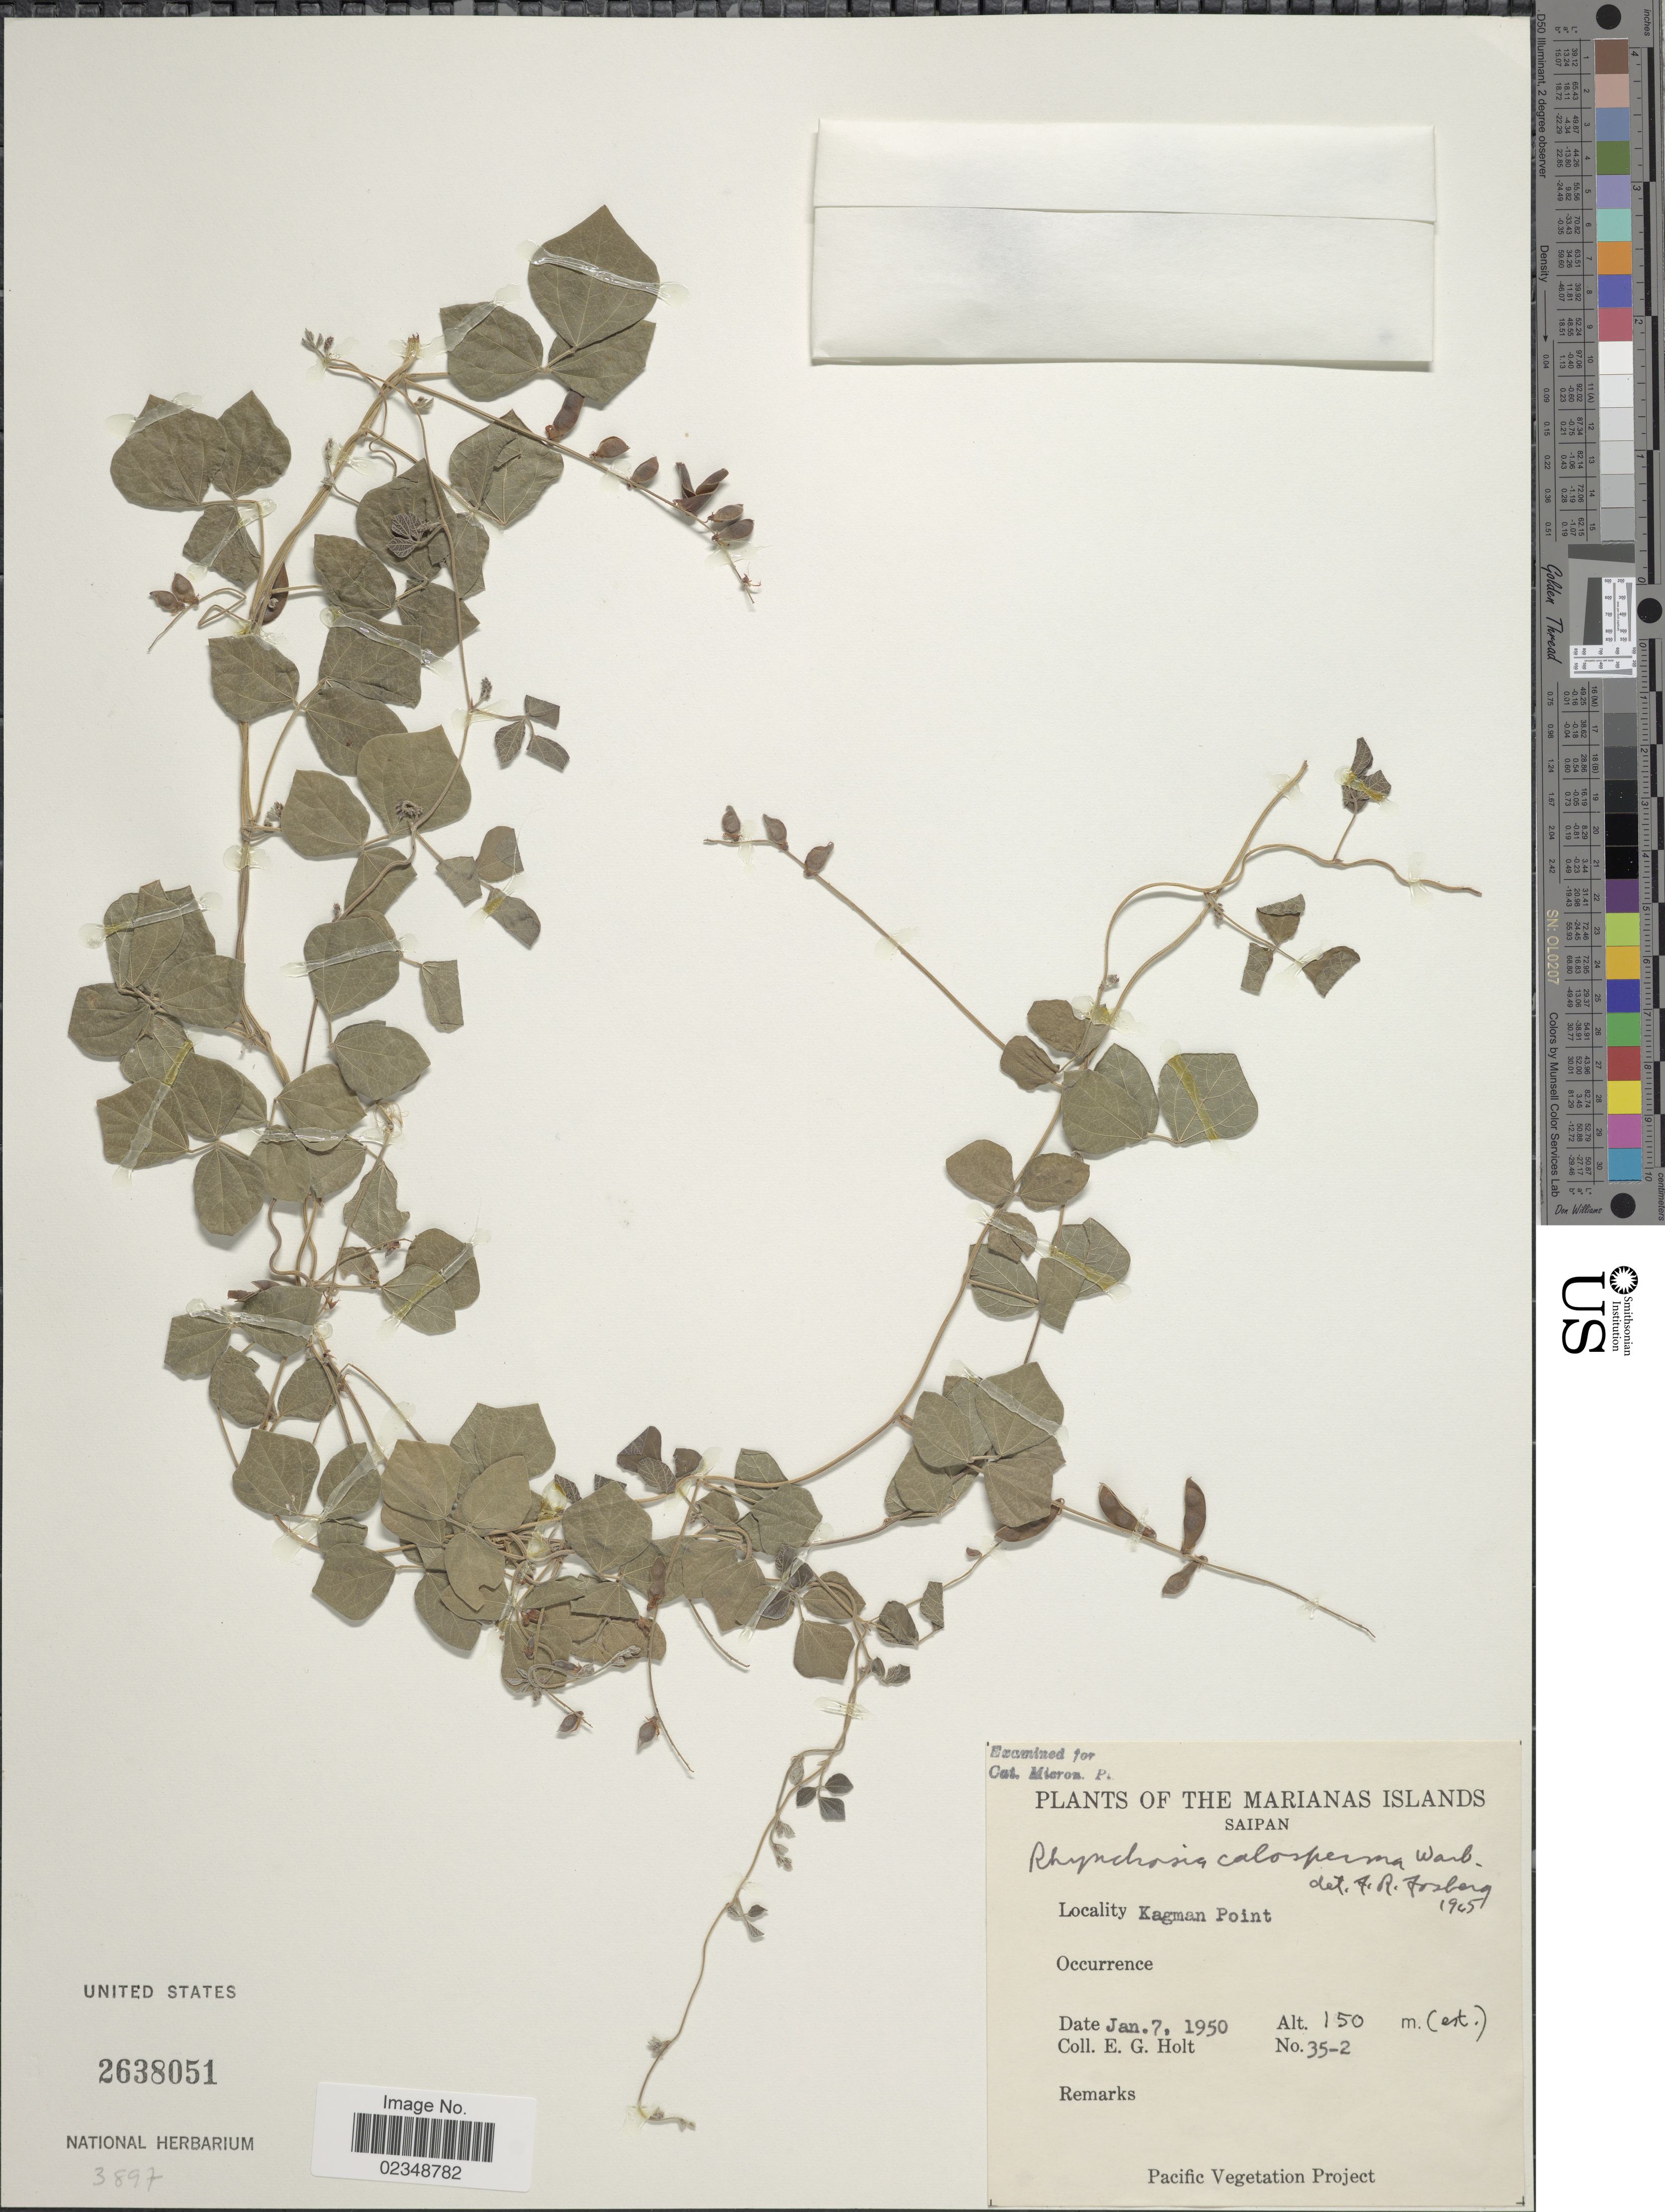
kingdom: Plantae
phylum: Tracheophyta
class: Magnoliopsida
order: Fabales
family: Fabaceae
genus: Rhynchosia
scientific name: Rhynchosia calosperma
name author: Warb.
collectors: E. G. Holt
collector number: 35-2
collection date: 1950-01-07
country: Northern Mariana Islands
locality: Marianas Islands. Saipan. Kagman Point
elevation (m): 150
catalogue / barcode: US 2638051